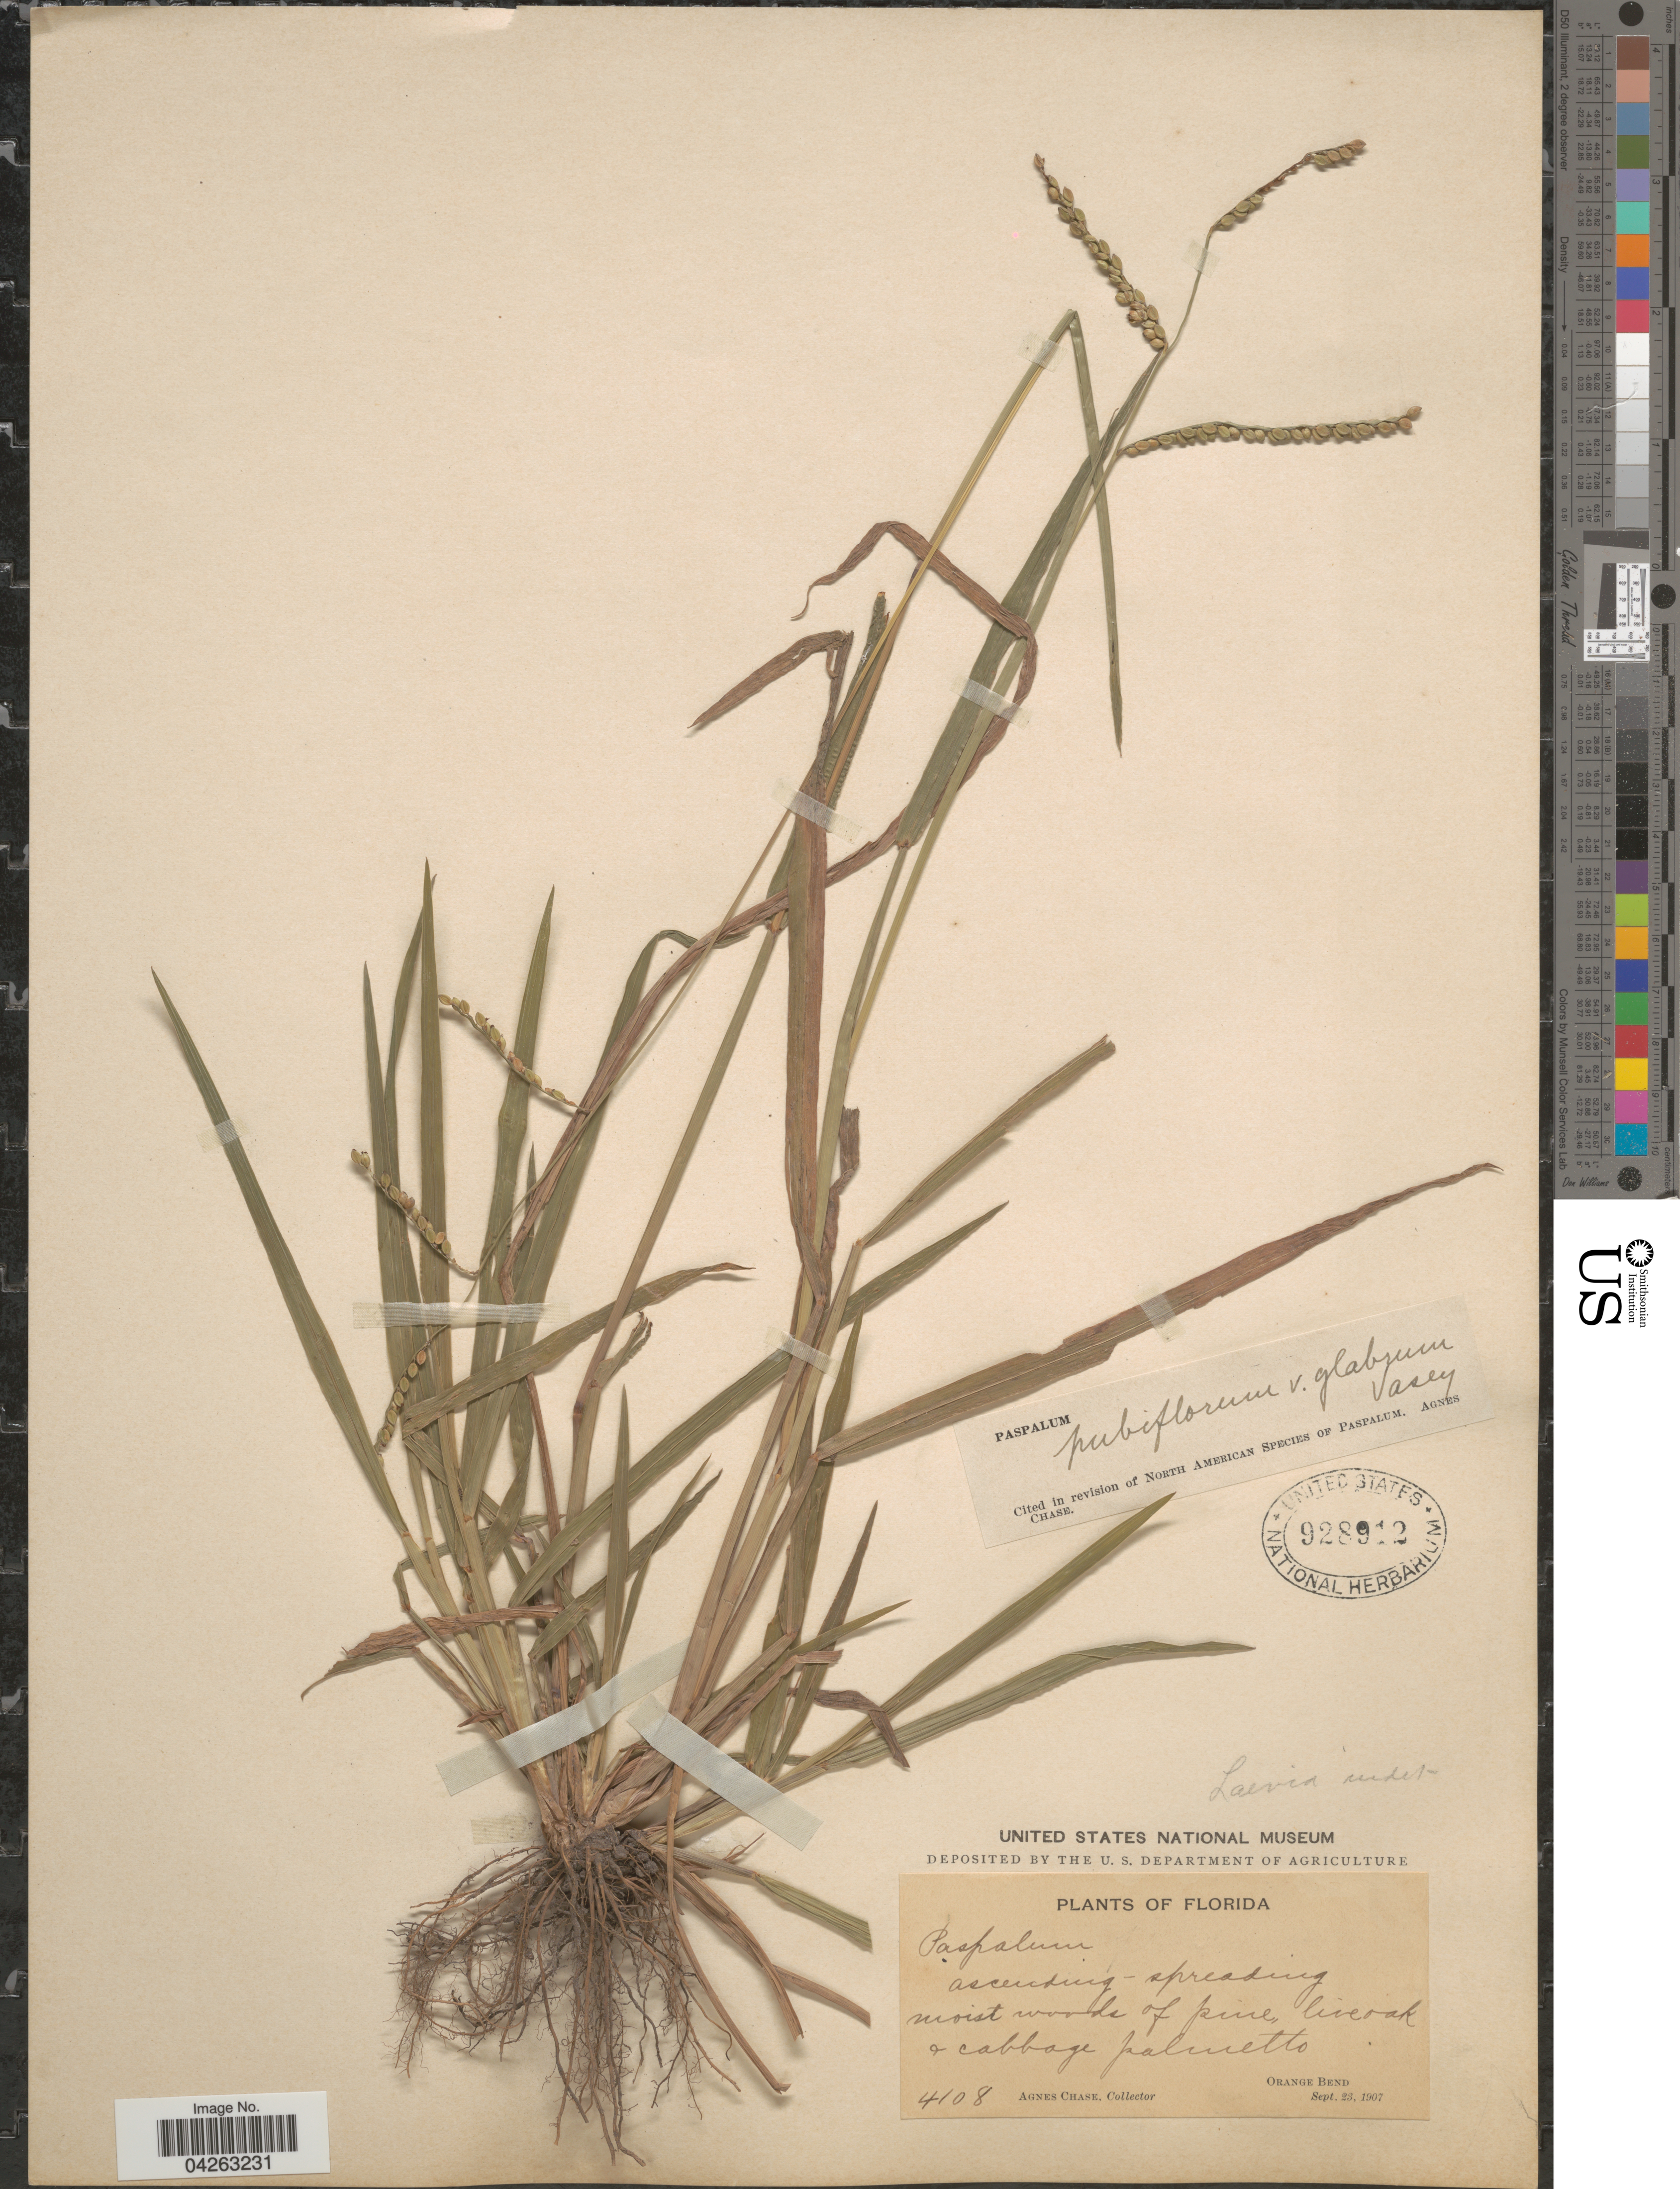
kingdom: Plantae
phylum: Tracheophyta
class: Liliopsida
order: Poales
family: Poaceae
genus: Paspalum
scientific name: Paspalum pubiflorum var. glabrum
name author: Vasey ex Scribn.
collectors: A. Chase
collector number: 4108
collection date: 1907-09-23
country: United States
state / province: Florida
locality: Orange Bend.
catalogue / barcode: US 928912